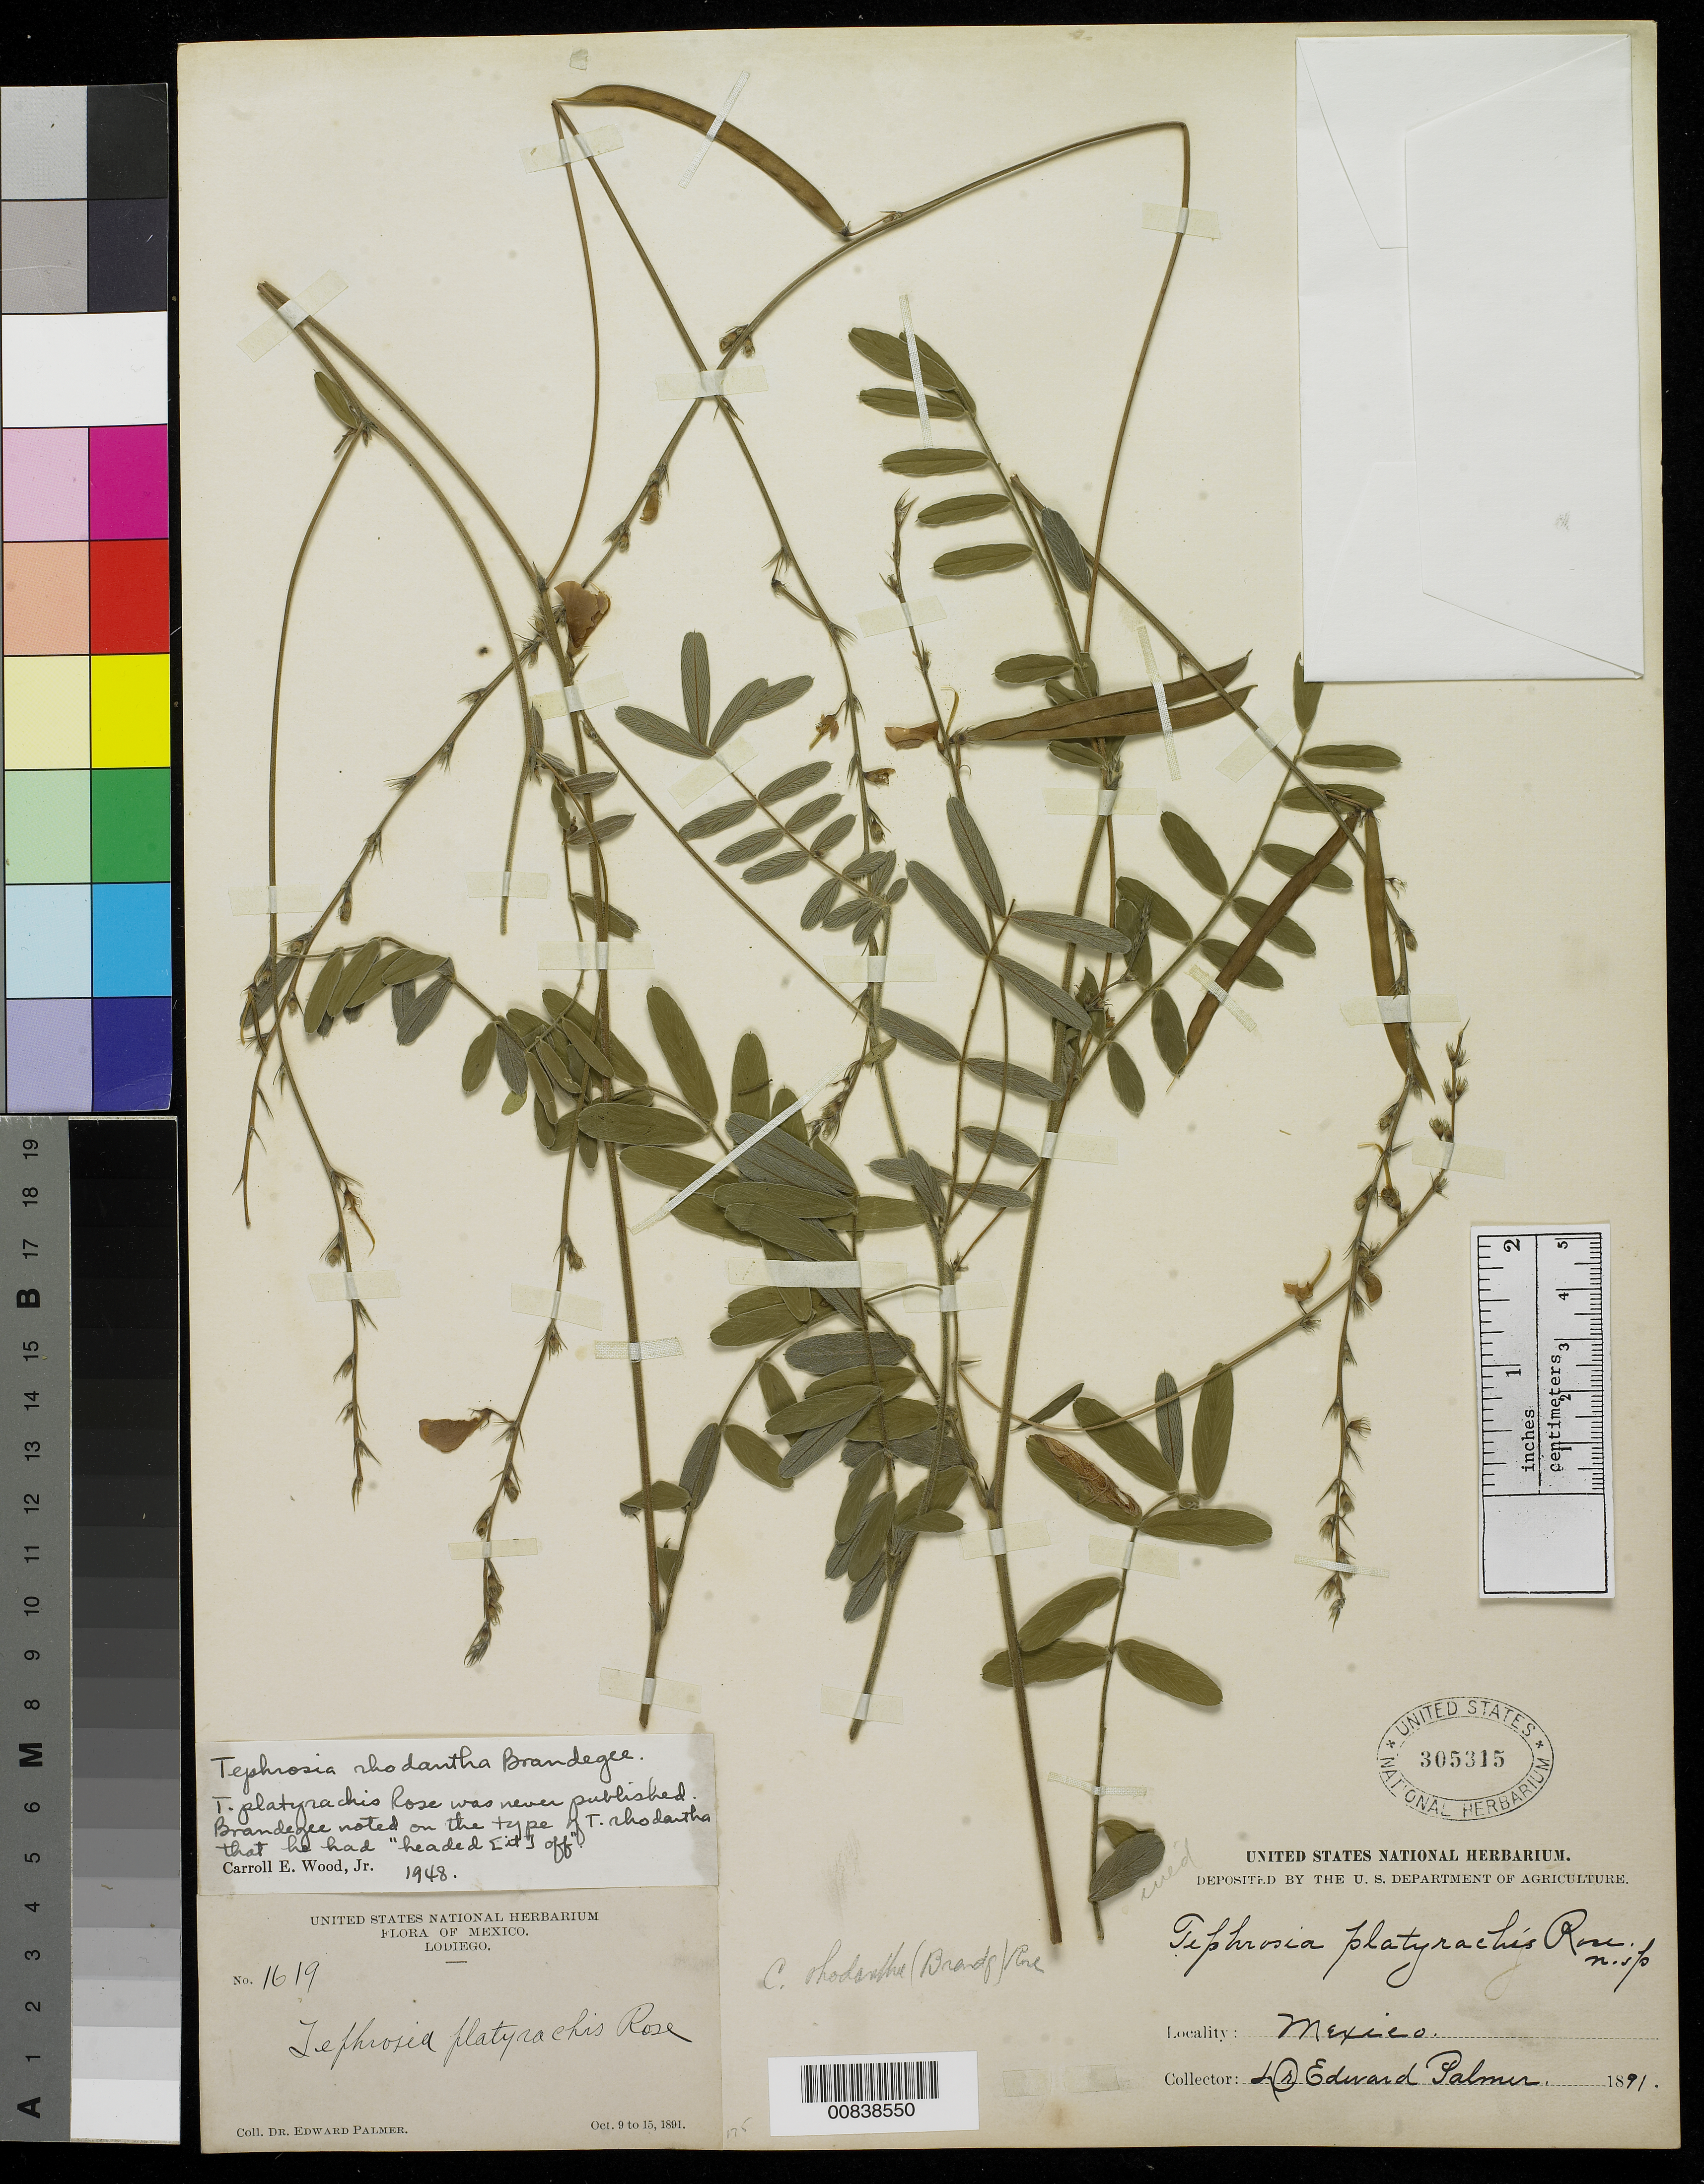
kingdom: Plantae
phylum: Tracheophyta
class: Magnoliopsida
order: Fabales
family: Fabaceae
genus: Tephrosia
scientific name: Tephrosia rhodantha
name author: Brandegee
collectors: E. Palmer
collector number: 1619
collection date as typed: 09 Oct 1891 to 15 Oct 1891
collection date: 1891-10-09/1891-10-15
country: Mexico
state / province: Sinaloa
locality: Lodiego, Sinaloa.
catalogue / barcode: US 305315